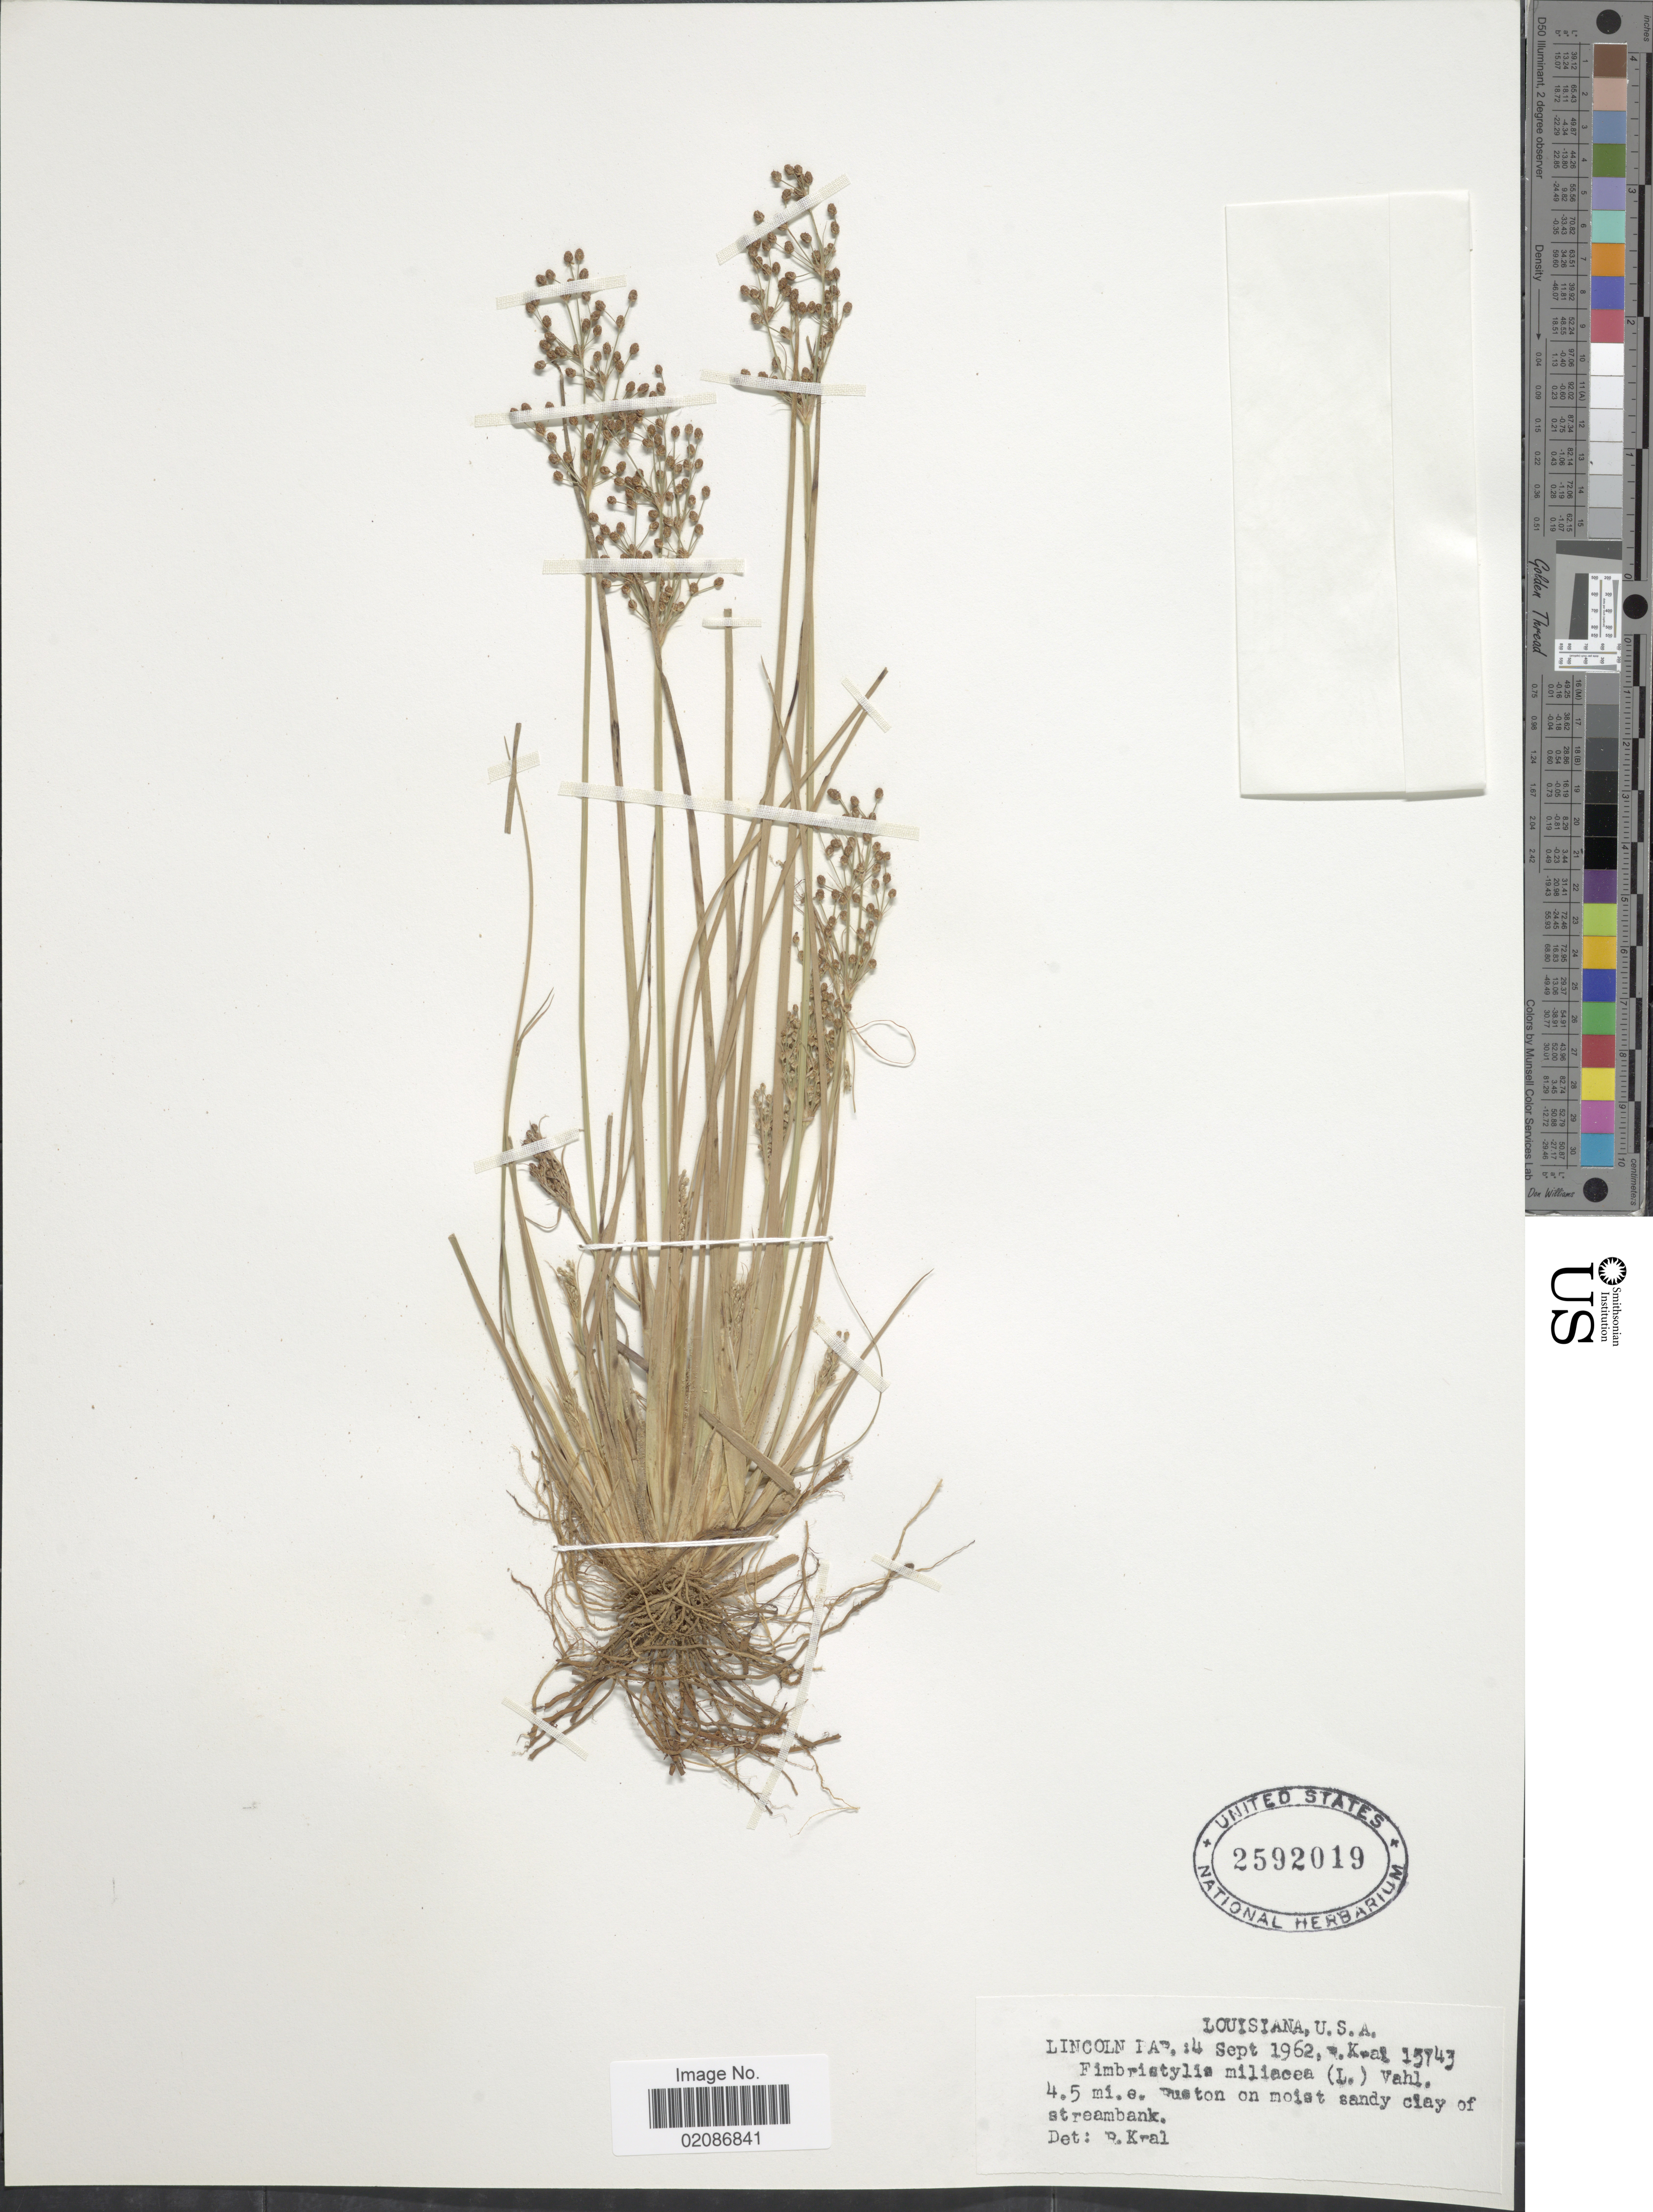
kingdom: Plantae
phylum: Tracheophyta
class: Liliopsida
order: Poales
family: Cyperaceae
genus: Fimbristylis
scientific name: Fimbristylis littoralis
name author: Gaudich.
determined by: Strong, M. T., (US), Smithsonian Institution - National Museum of Natural History (UNITED STATES)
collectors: R. Kral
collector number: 15743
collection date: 1962-09-04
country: United States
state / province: Louisiana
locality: Lincoln Par.: 4.5 mi. e. Ruston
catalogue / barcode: US 2592019